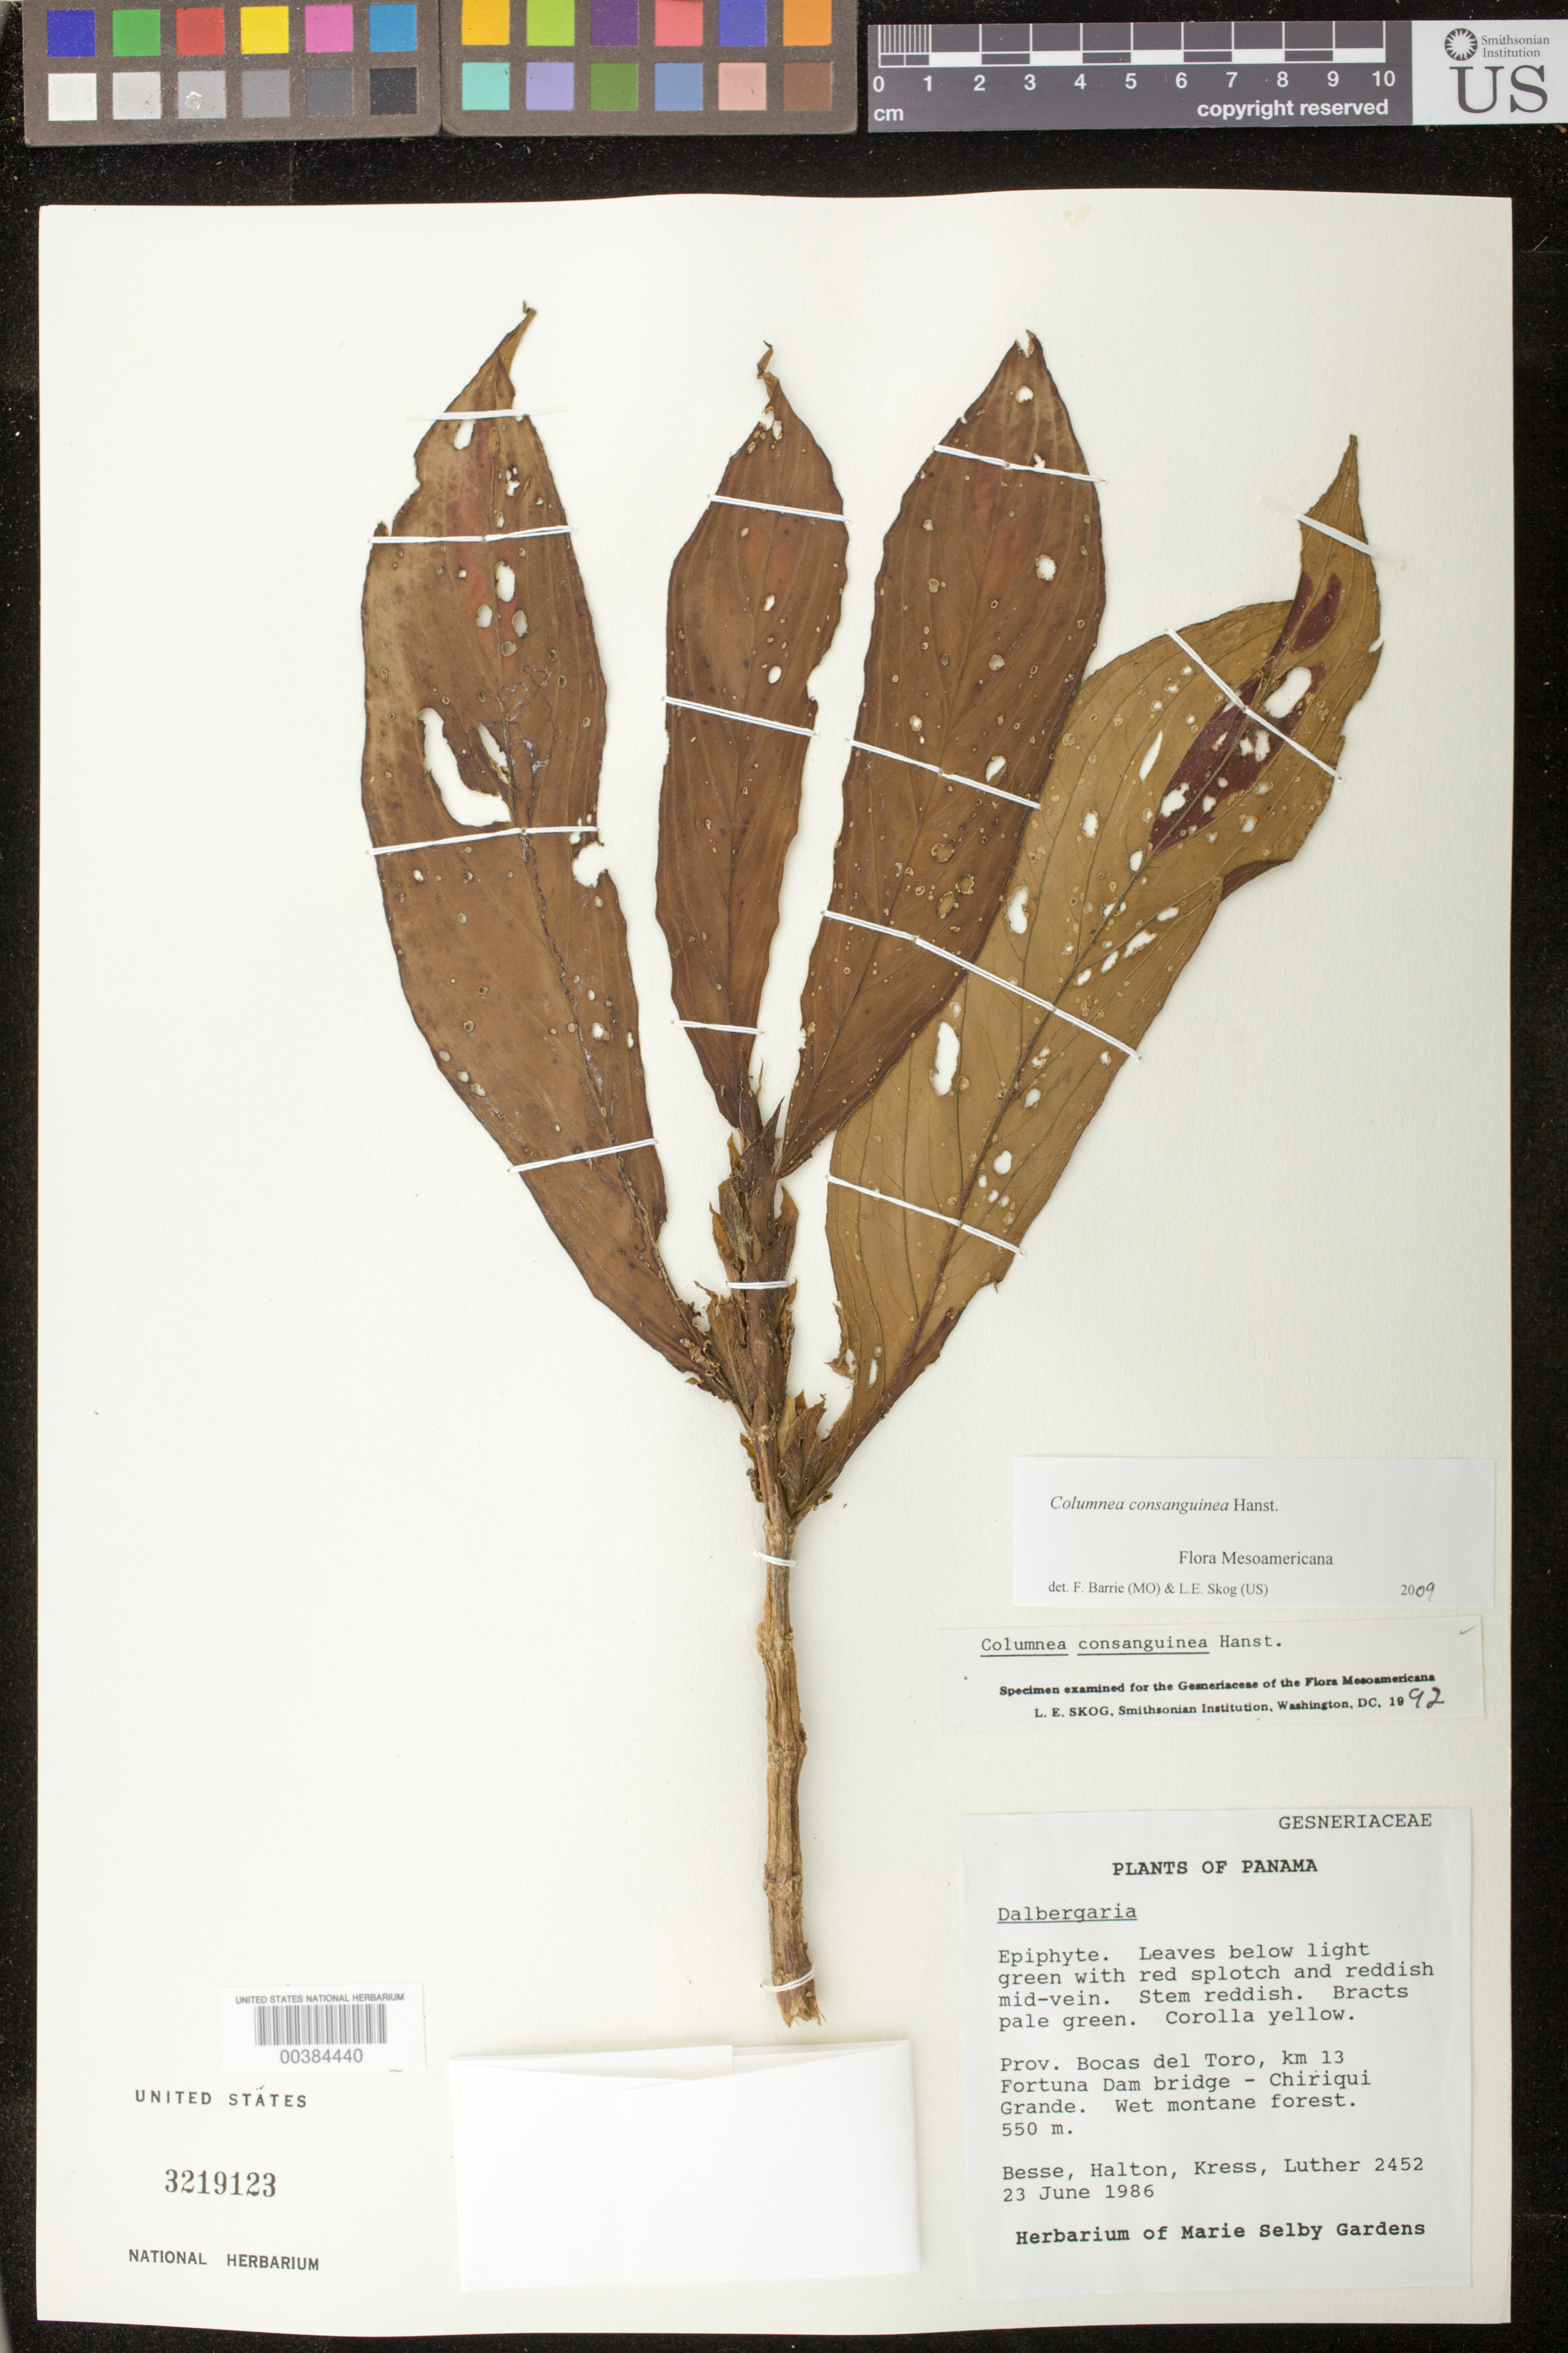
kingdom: Plantae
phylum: Tracheophyta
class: Magnoliopsida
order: Lamiales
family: Gesneriaceae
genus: Columnea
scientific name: Columnea consanguinea var. adpressa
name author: B.D. Morley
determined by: Skog, Laurence E.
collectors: L. Besse, J. Halton, W. J. Kress & Harry E. Luther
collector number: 2452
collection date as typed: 23 Jun 1986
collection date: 1986-06-23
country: Panama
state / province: Bocas del Toro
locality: Fortuna Dam bridge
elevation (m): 550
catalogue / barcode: US 3219123